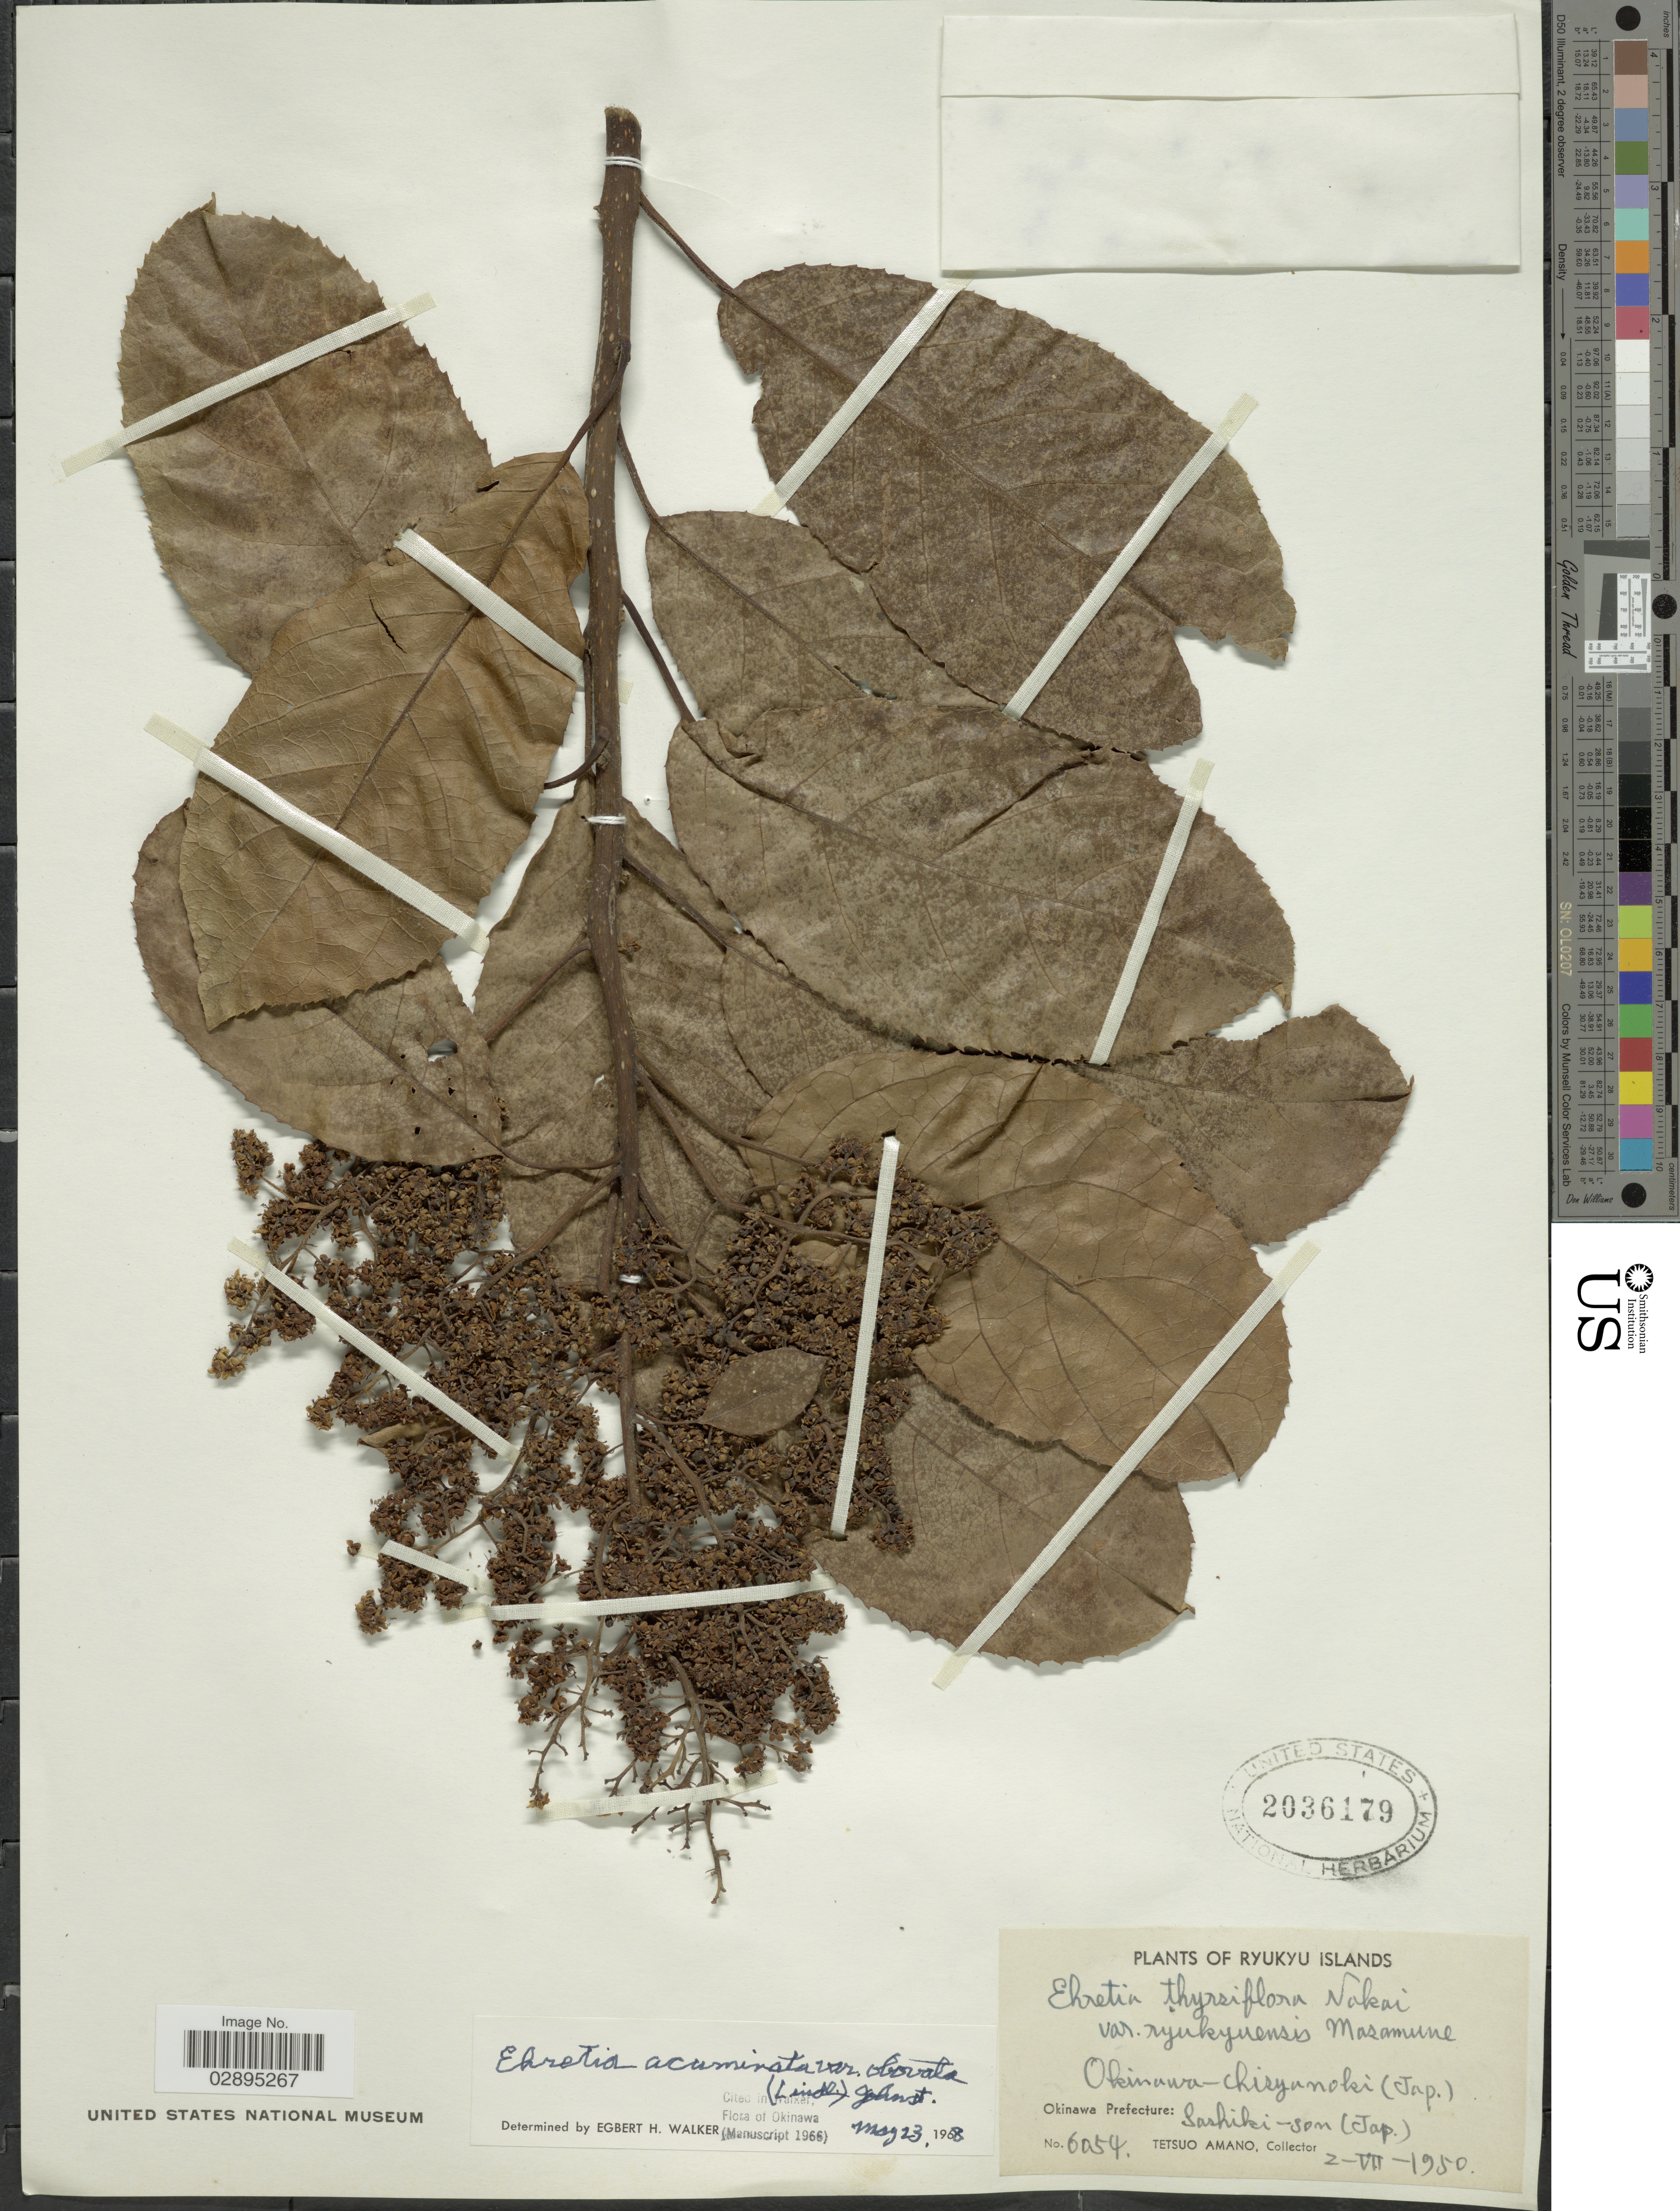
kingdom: Plantae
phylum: Tracheophyta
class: Magnoliopsida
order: Boraginales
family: Ehretiaceae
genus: Ehretia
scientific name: Ehretia acuminata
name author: R. Br.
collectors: T. Amano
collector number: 6054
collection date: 1950-07-02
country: Japan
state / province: Okinawa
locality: Ryukyu Islands. Okinawa-Chisyanoki. Okinawa Prefecture: Sashiki-san.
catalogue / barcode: US 2036179